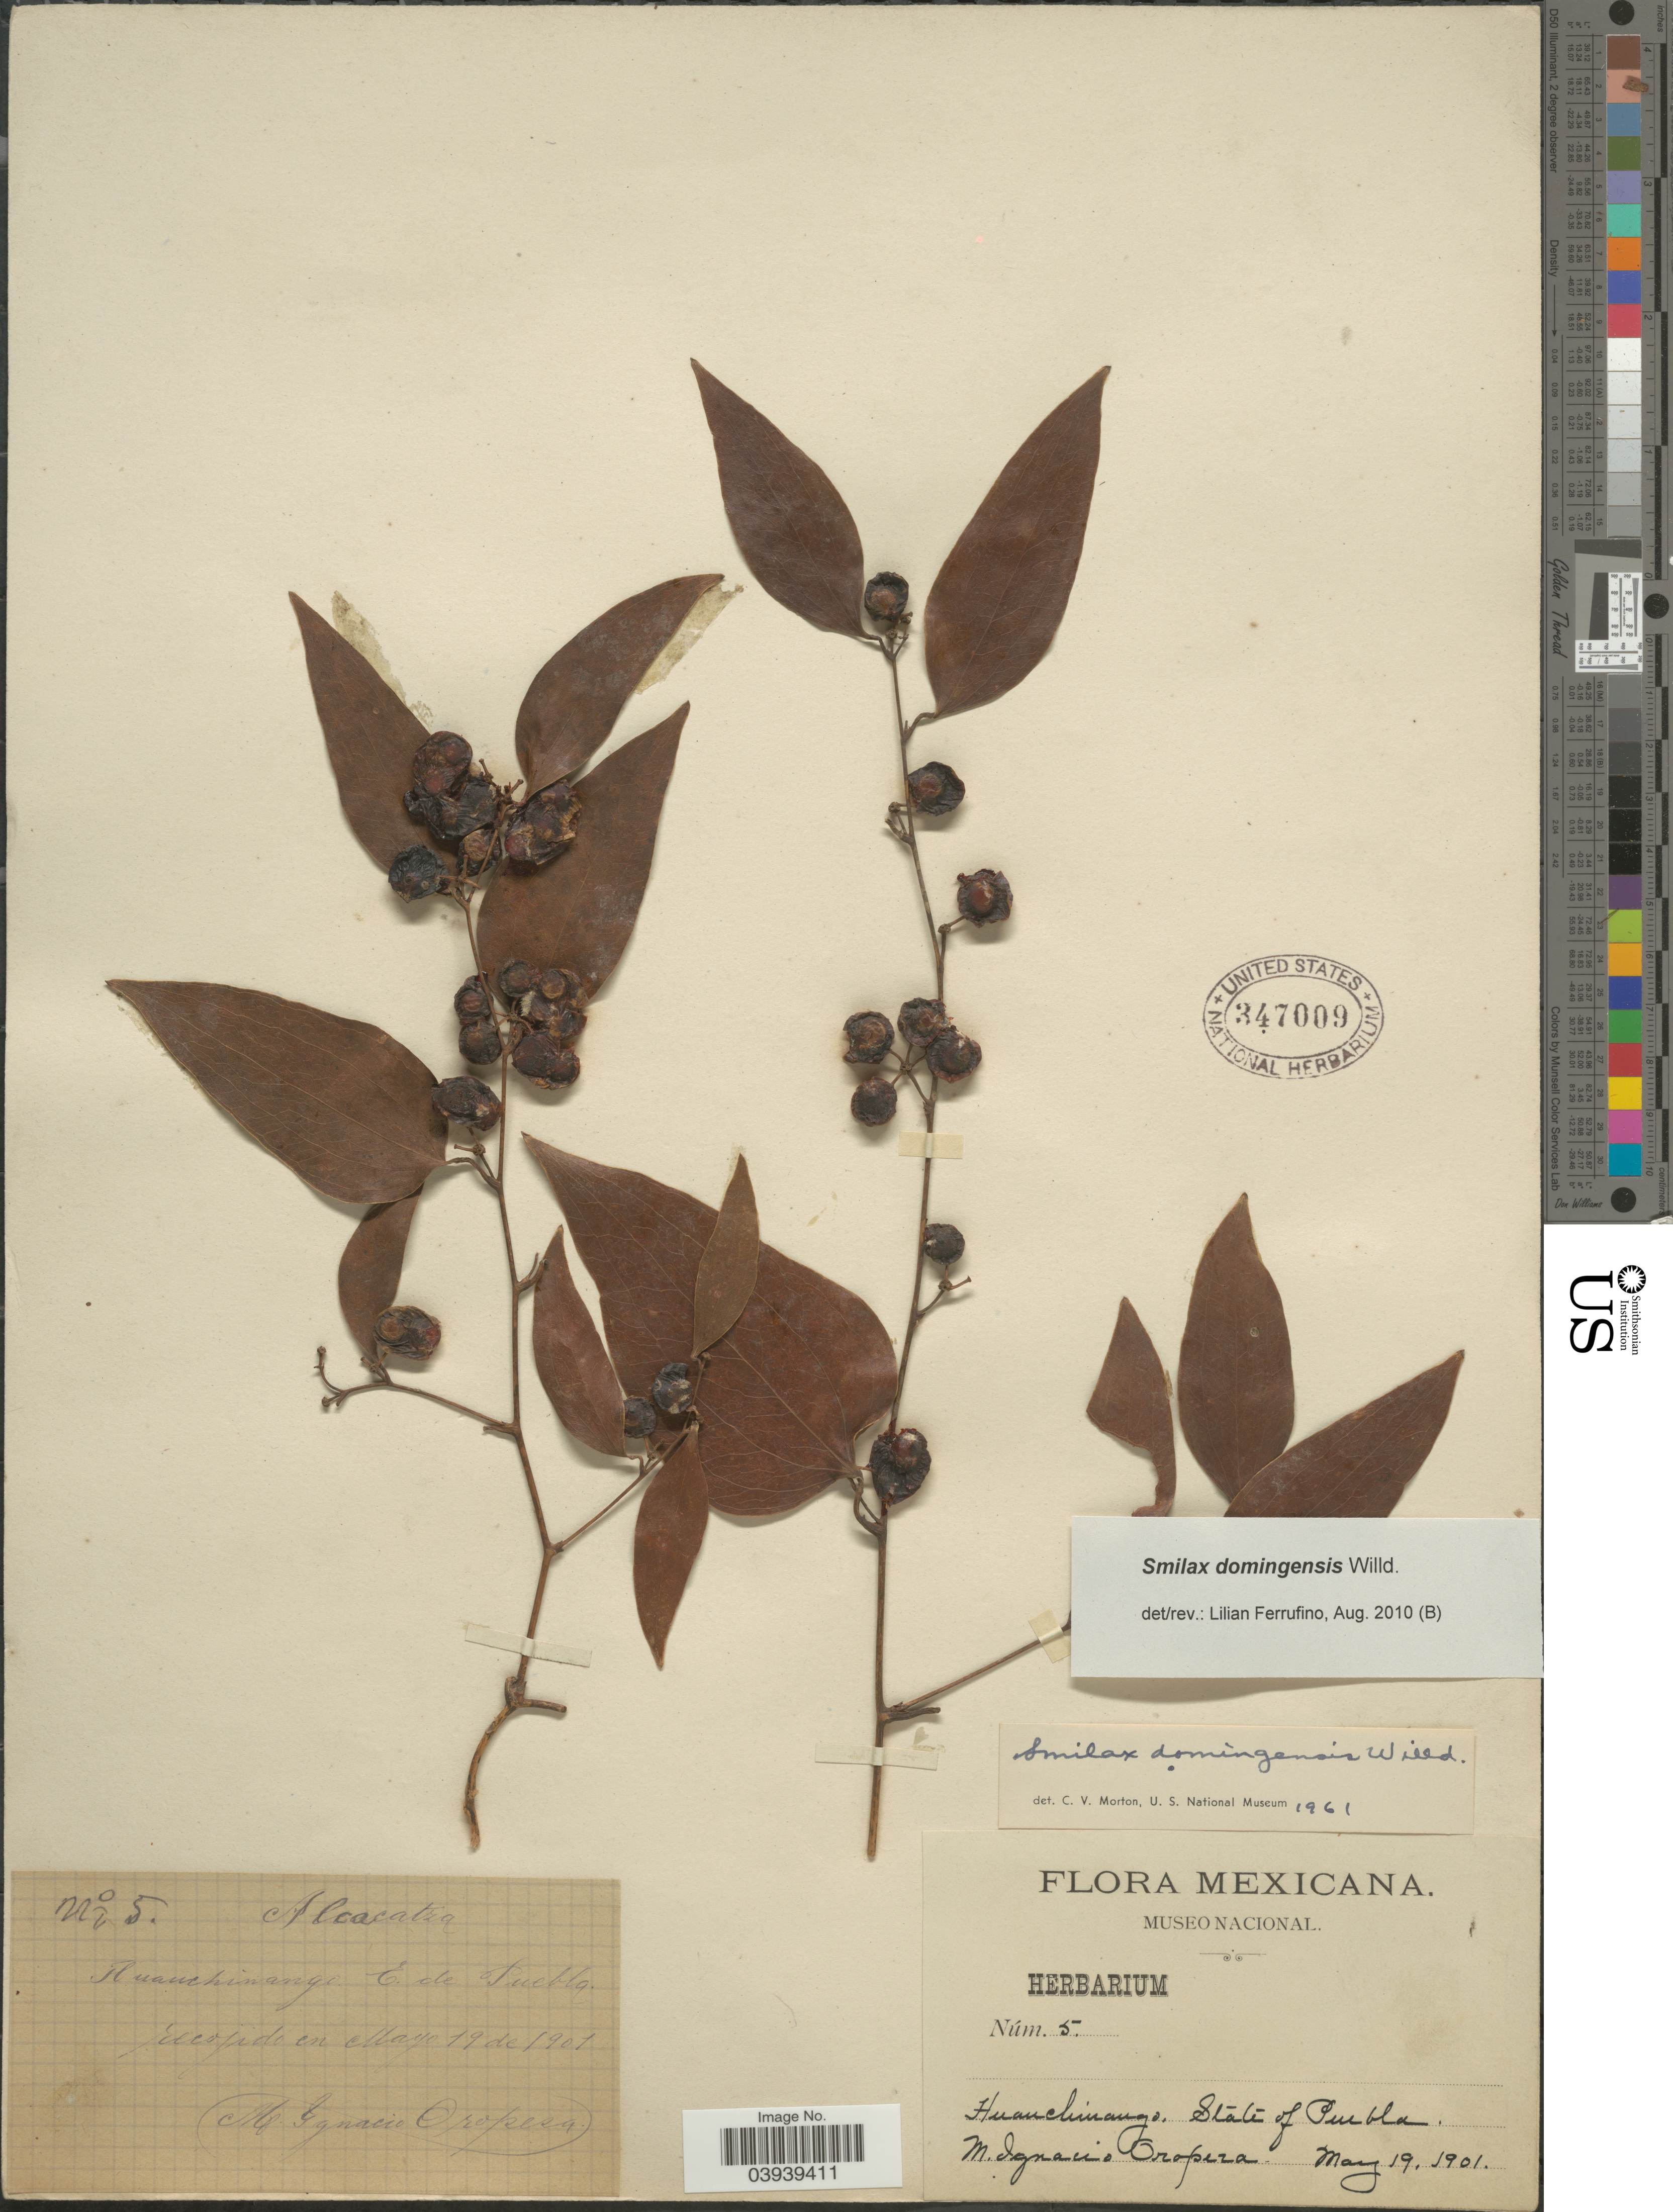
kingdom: Plantae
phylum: Tracheophyta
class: Liliopsida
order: Liliales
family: Smilacaceae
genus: Smilax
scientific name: Smilax domingensis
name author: Willd.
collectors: M. Oropesa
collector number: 5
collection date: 1901-05-19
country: Mexico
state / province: Puebla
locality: Huanchimango.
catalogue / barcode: US 347009